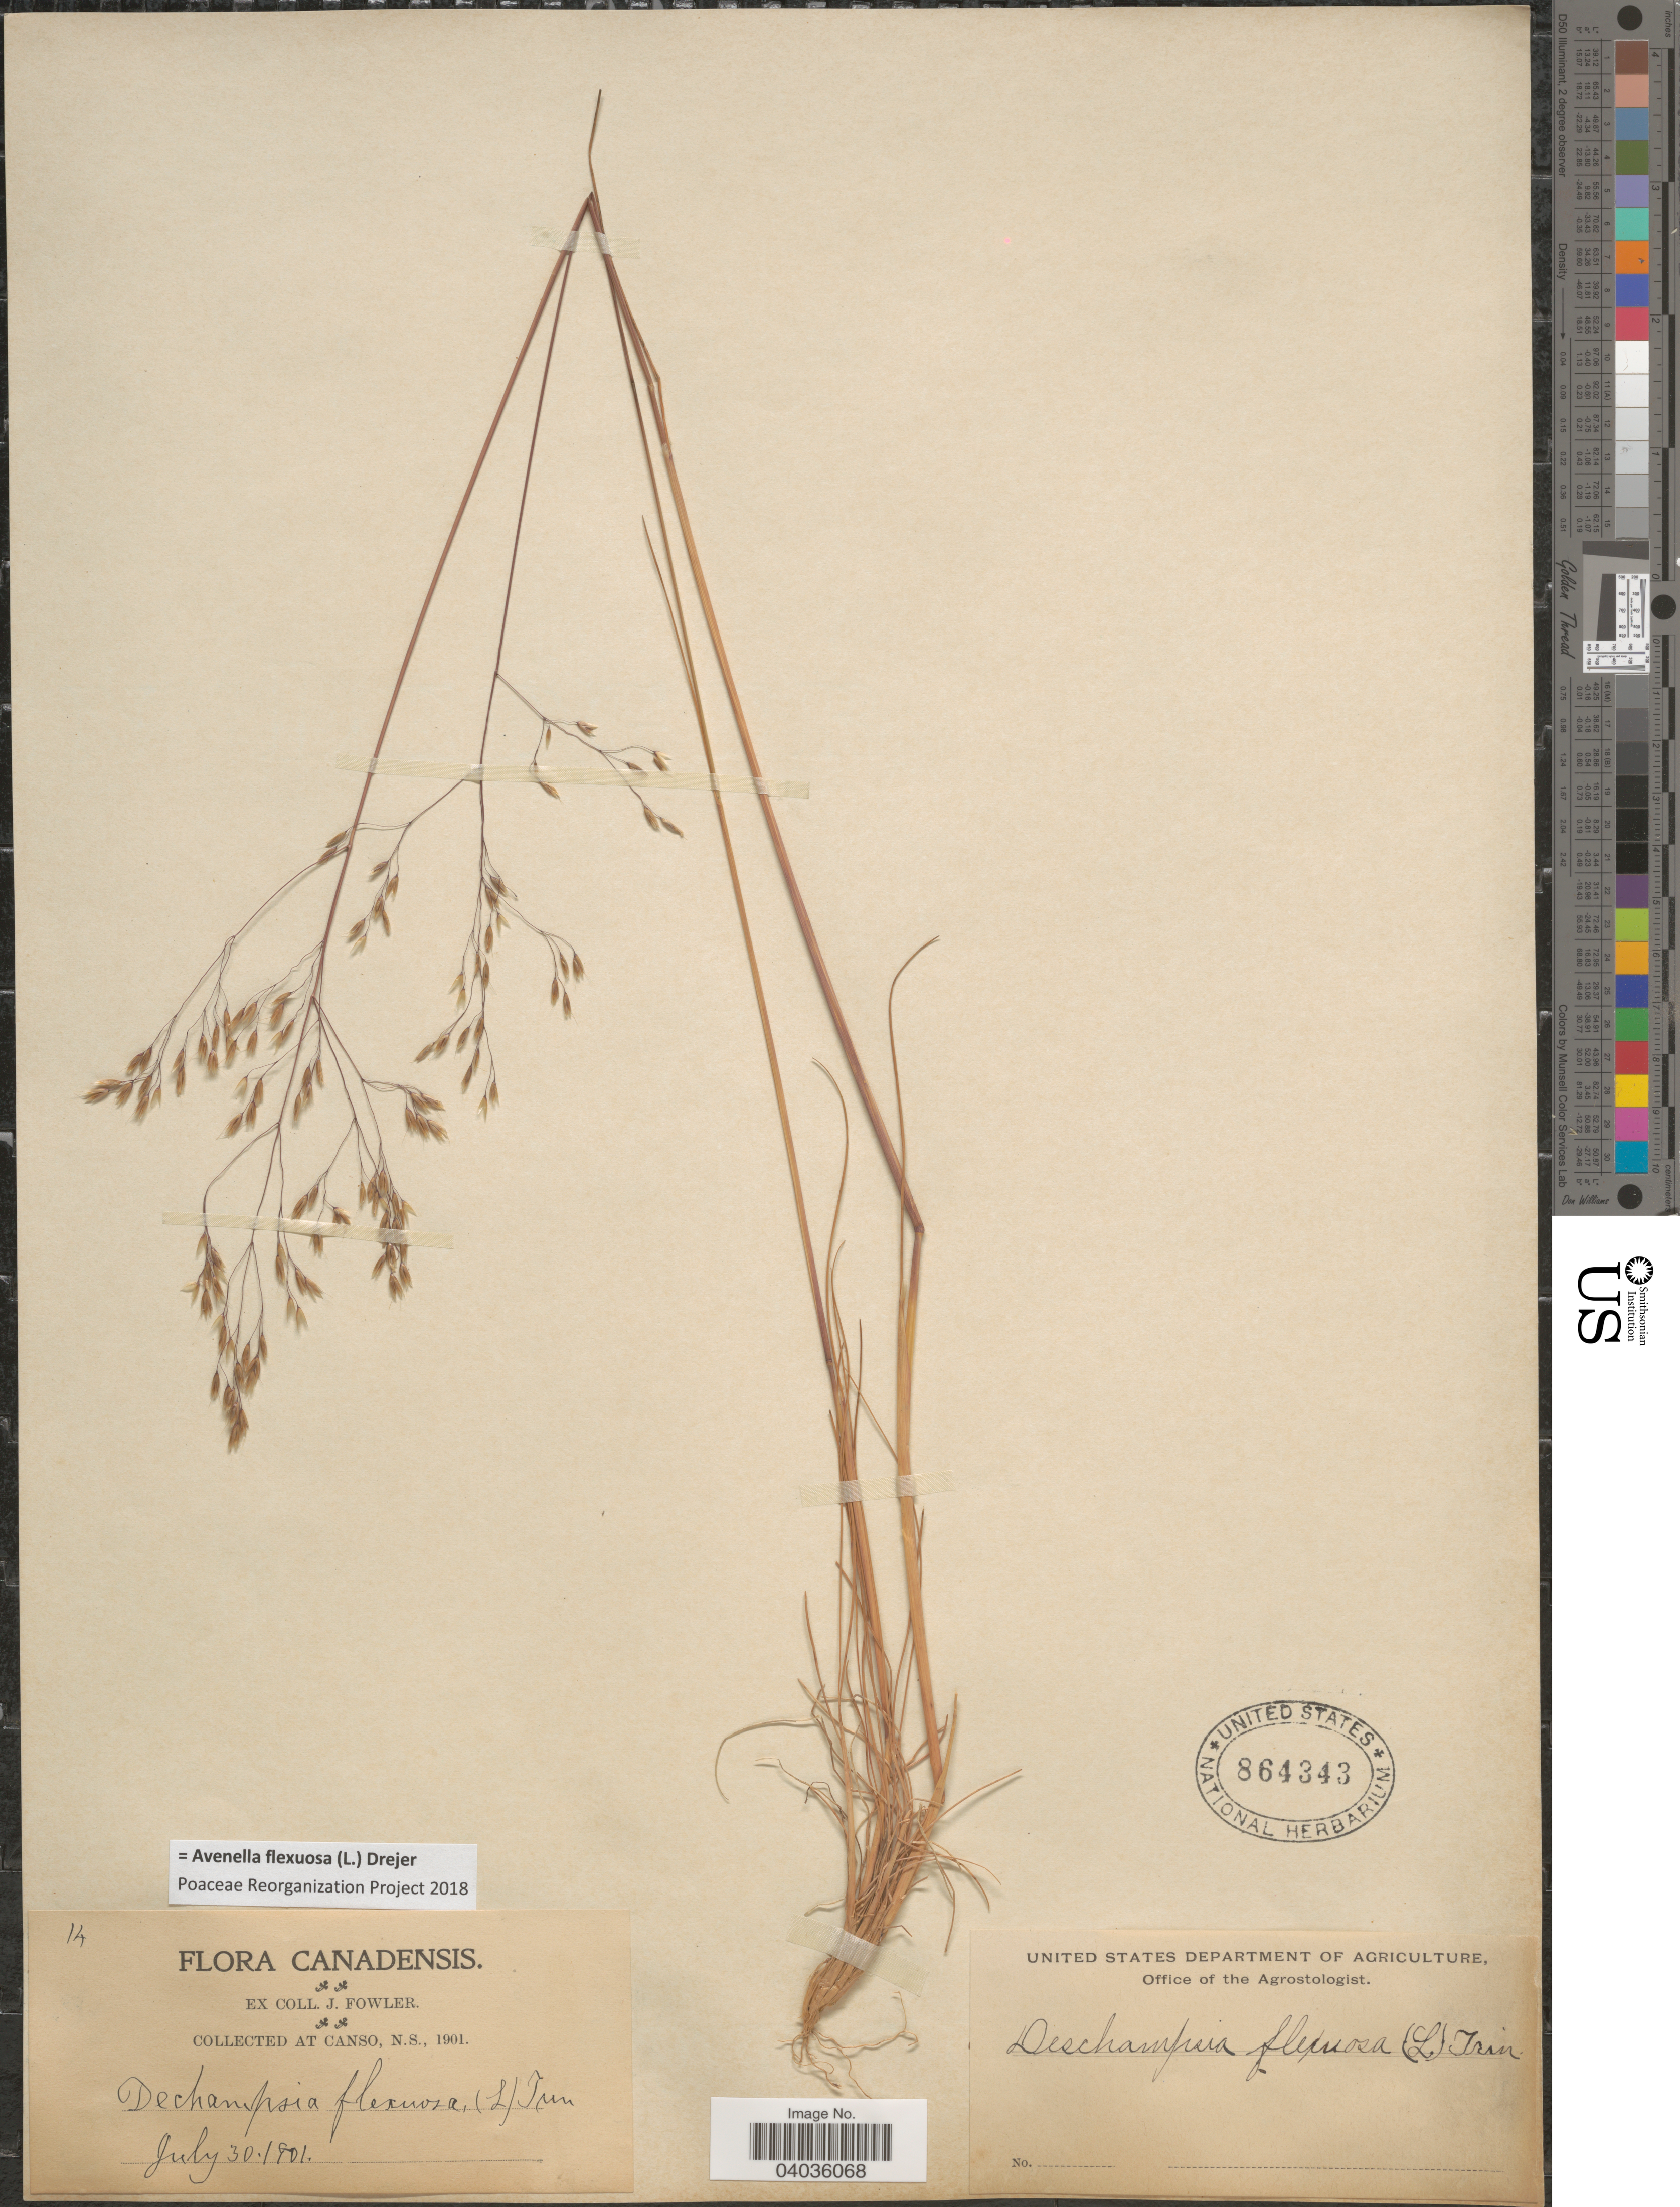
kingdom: Plantae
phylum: Tracheophyta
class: Liliopsida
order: Poales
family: Poaceae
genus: Avenella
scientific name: Avenella flexuosa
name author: (L.) Drejer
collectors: J. Fowler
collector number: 14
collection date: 1901-07-30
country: Canada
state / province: Nova Scotia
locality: At Canso.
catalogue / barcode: US 864343